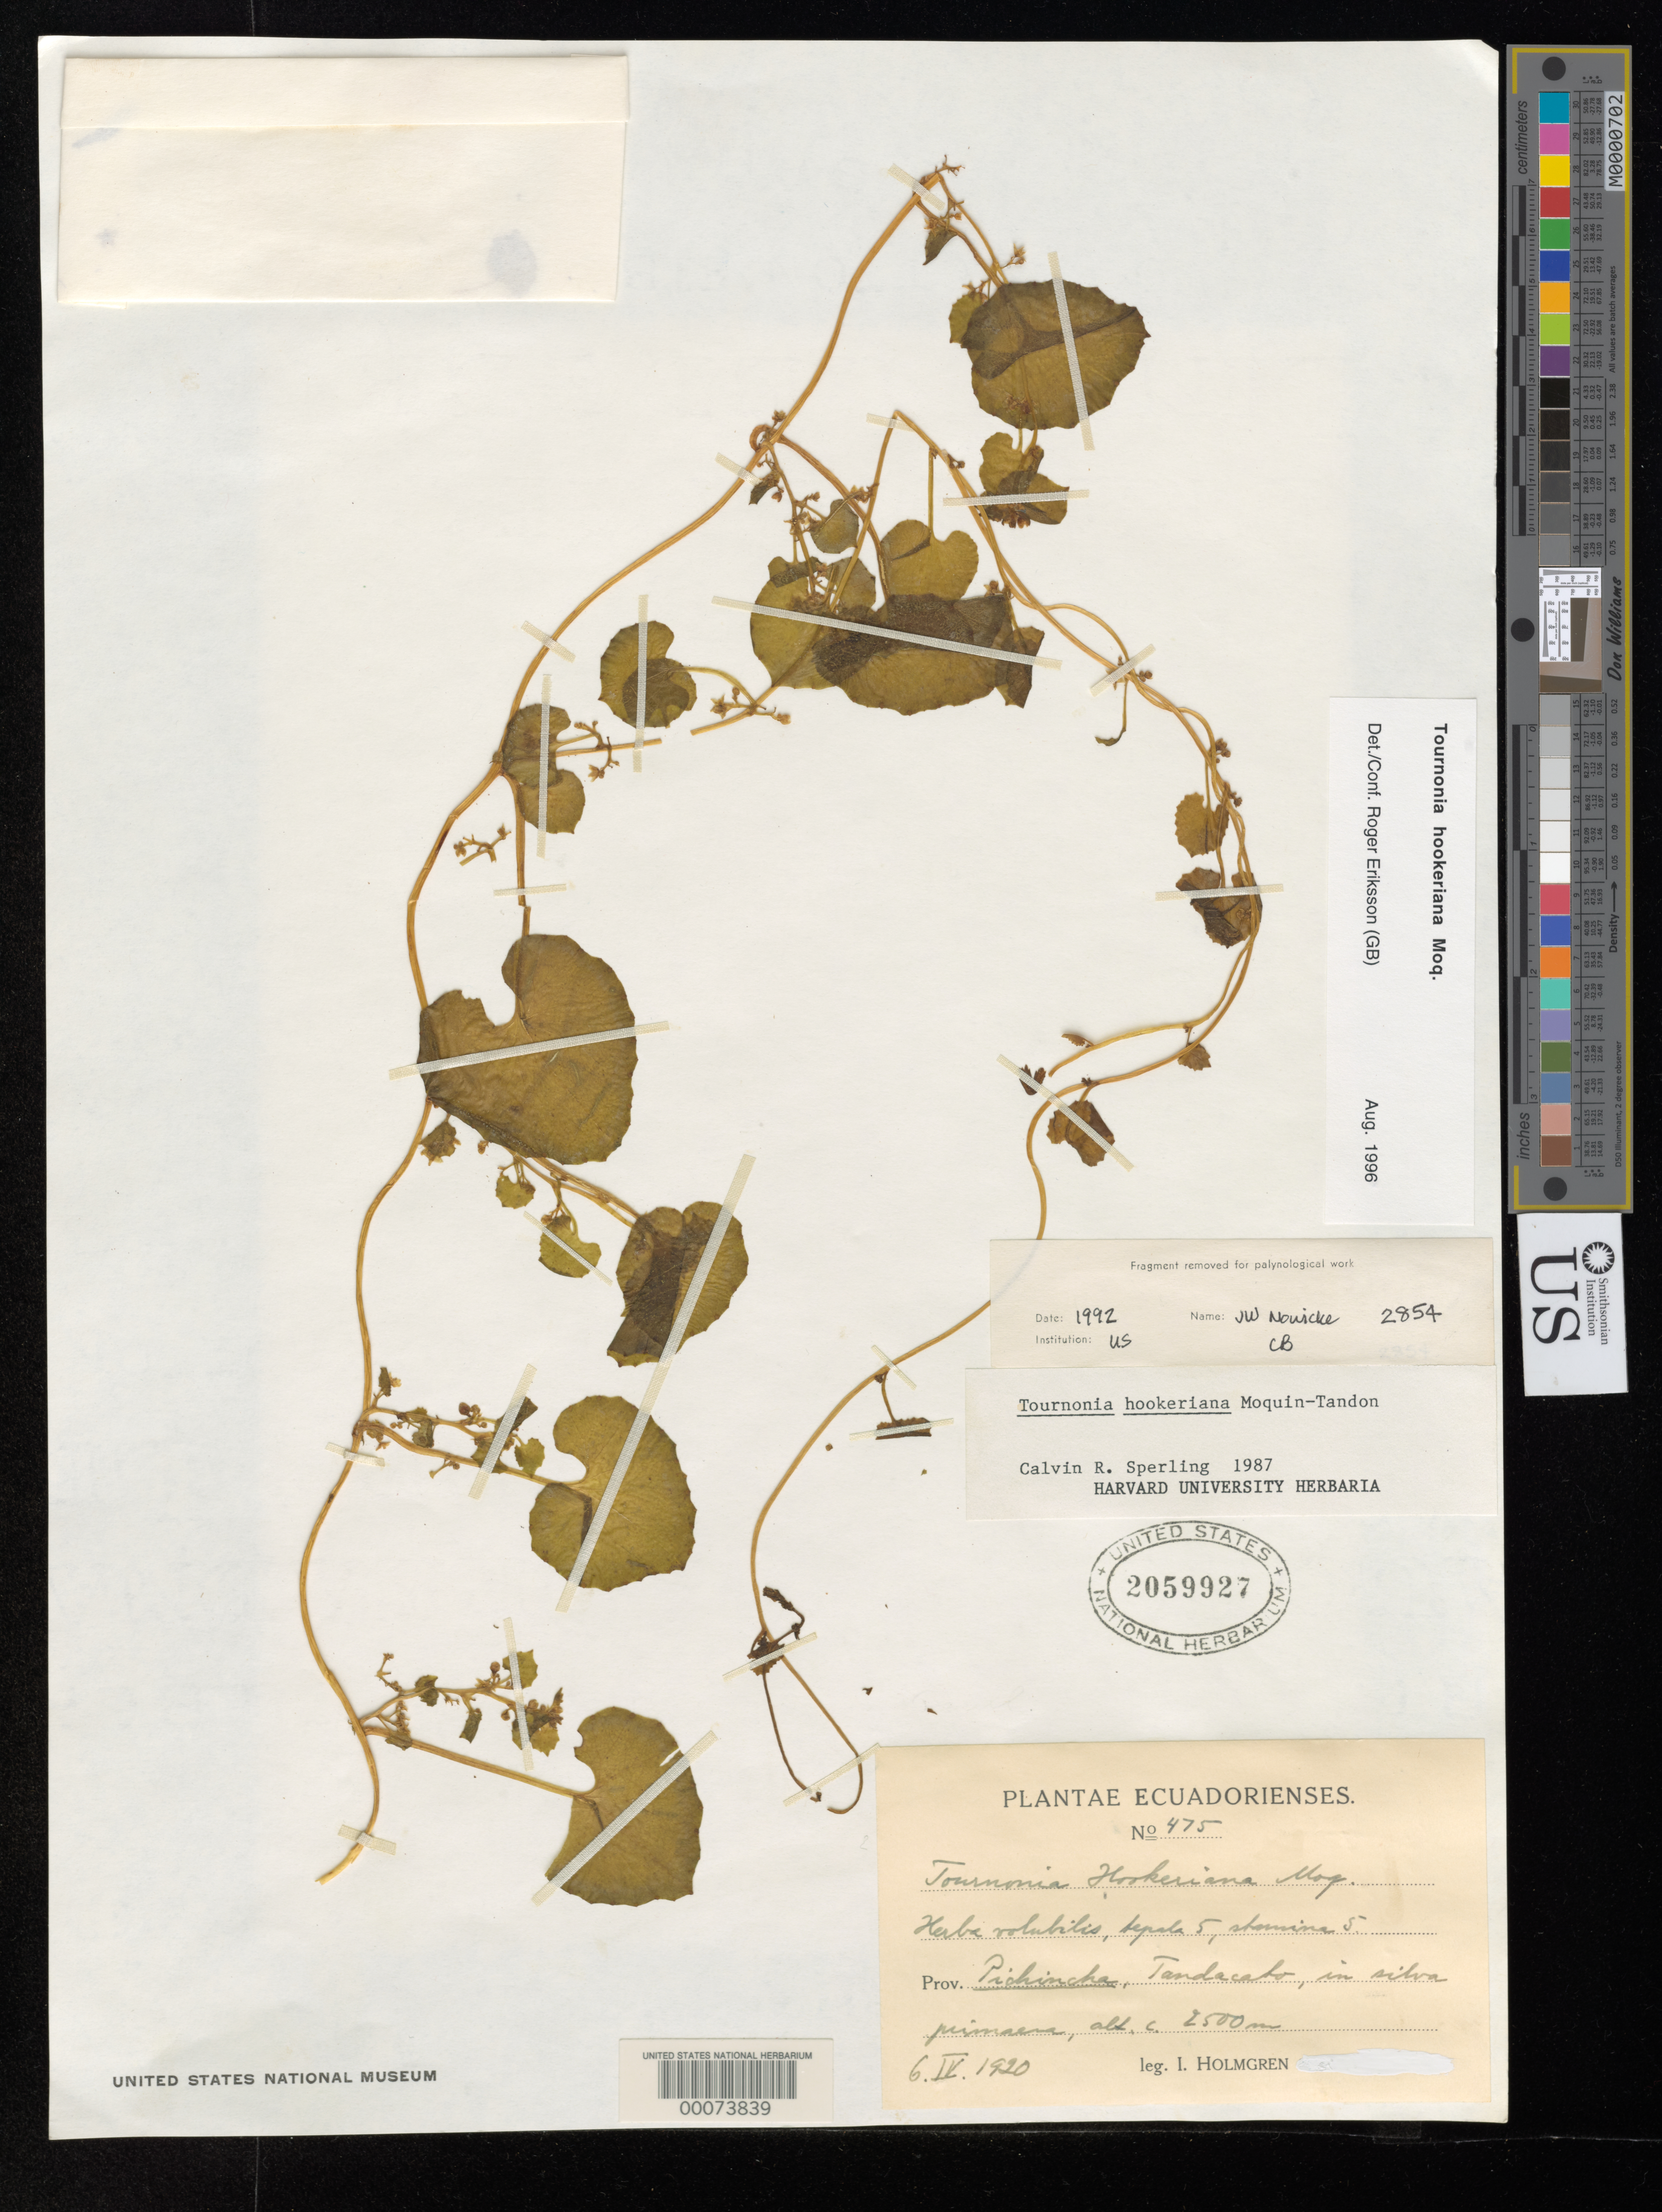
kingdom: Plantae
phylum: Tracheophyta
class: Magnoliopsida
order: Caryophyllales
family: Basellaceae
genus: Tournonia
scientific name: Tournonia hookeriana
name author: Moq.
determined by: Eriksson, R.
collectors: I. A. Holmgren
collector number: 475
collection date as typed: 06 Apr 1920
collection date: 1920-04-06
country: Ecuador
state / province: Pichincha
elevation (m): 2500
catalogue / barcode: US 2059927